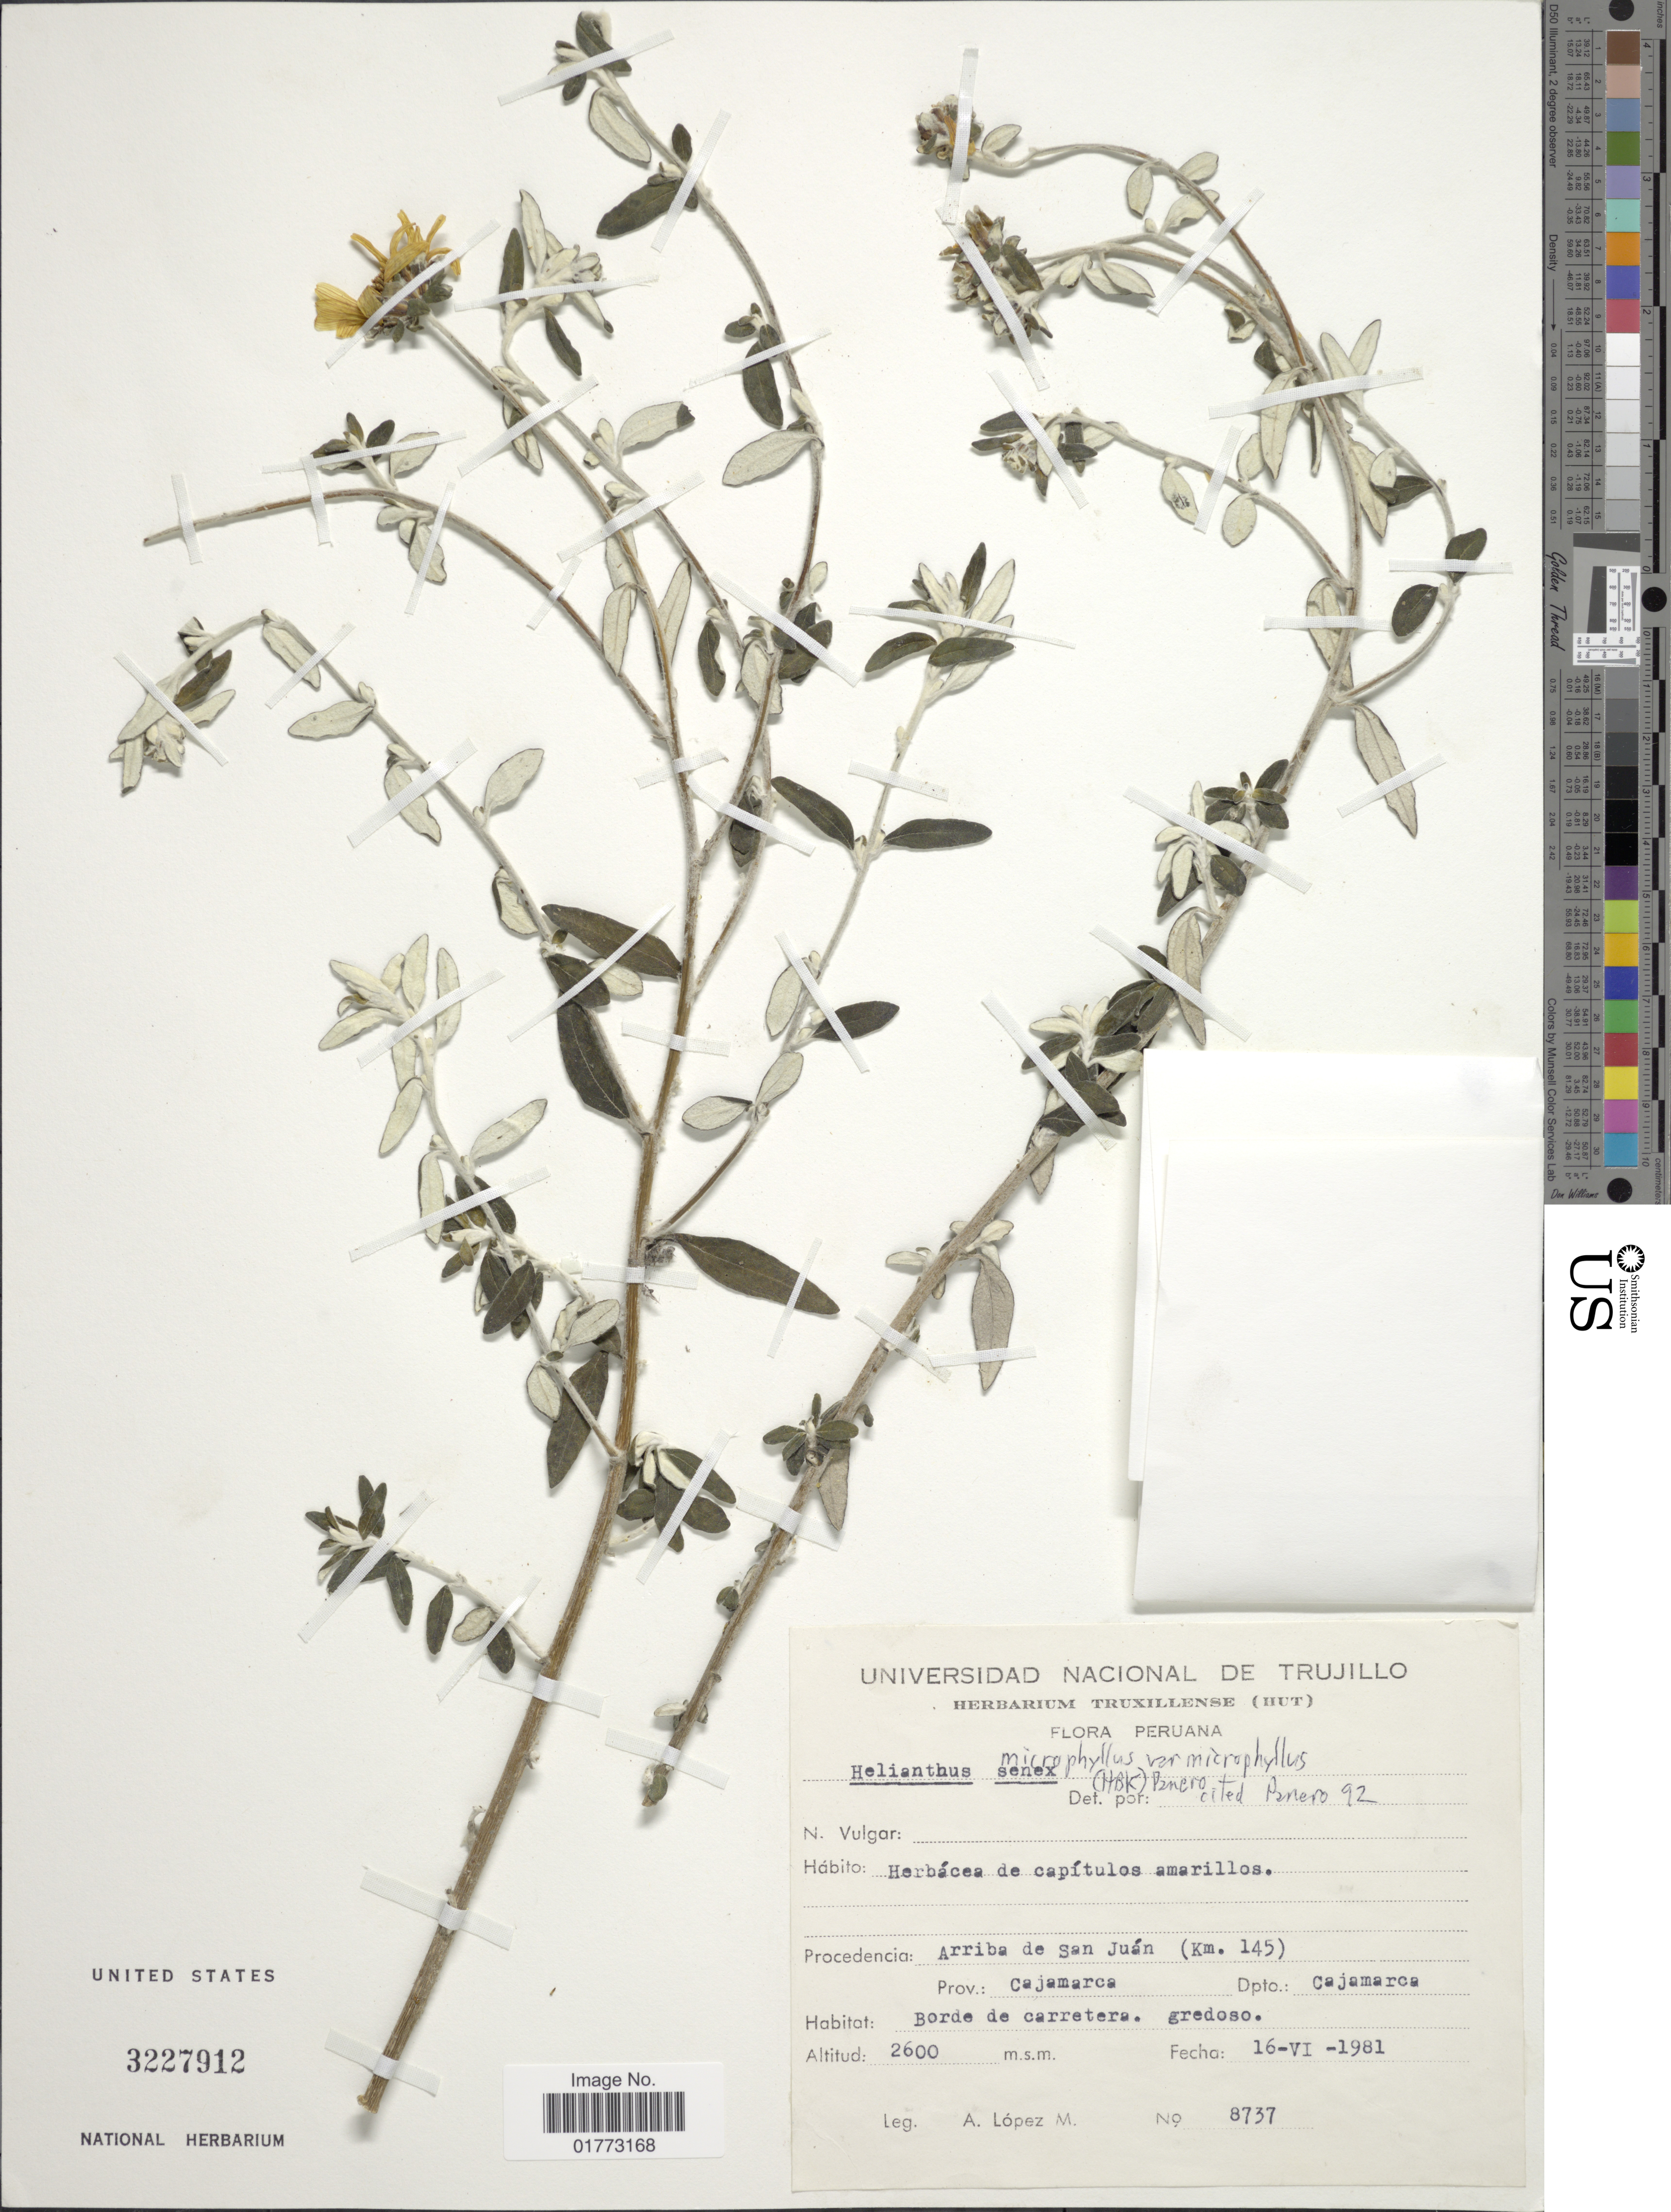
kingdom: Plantae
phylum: Tracheophyta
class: Magnoliopsida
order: Asterales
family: Asteraceae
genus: Pappobolus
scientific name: Pappobolus microphyllus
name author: (Kunth) Panero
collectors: A. López M.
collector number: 8737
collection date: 1981-06-16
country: Peru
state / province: Cajamarca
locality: Procedencia: Arriba de San Juan ( Km. 145)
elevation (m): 2600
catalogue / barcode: US 3227912